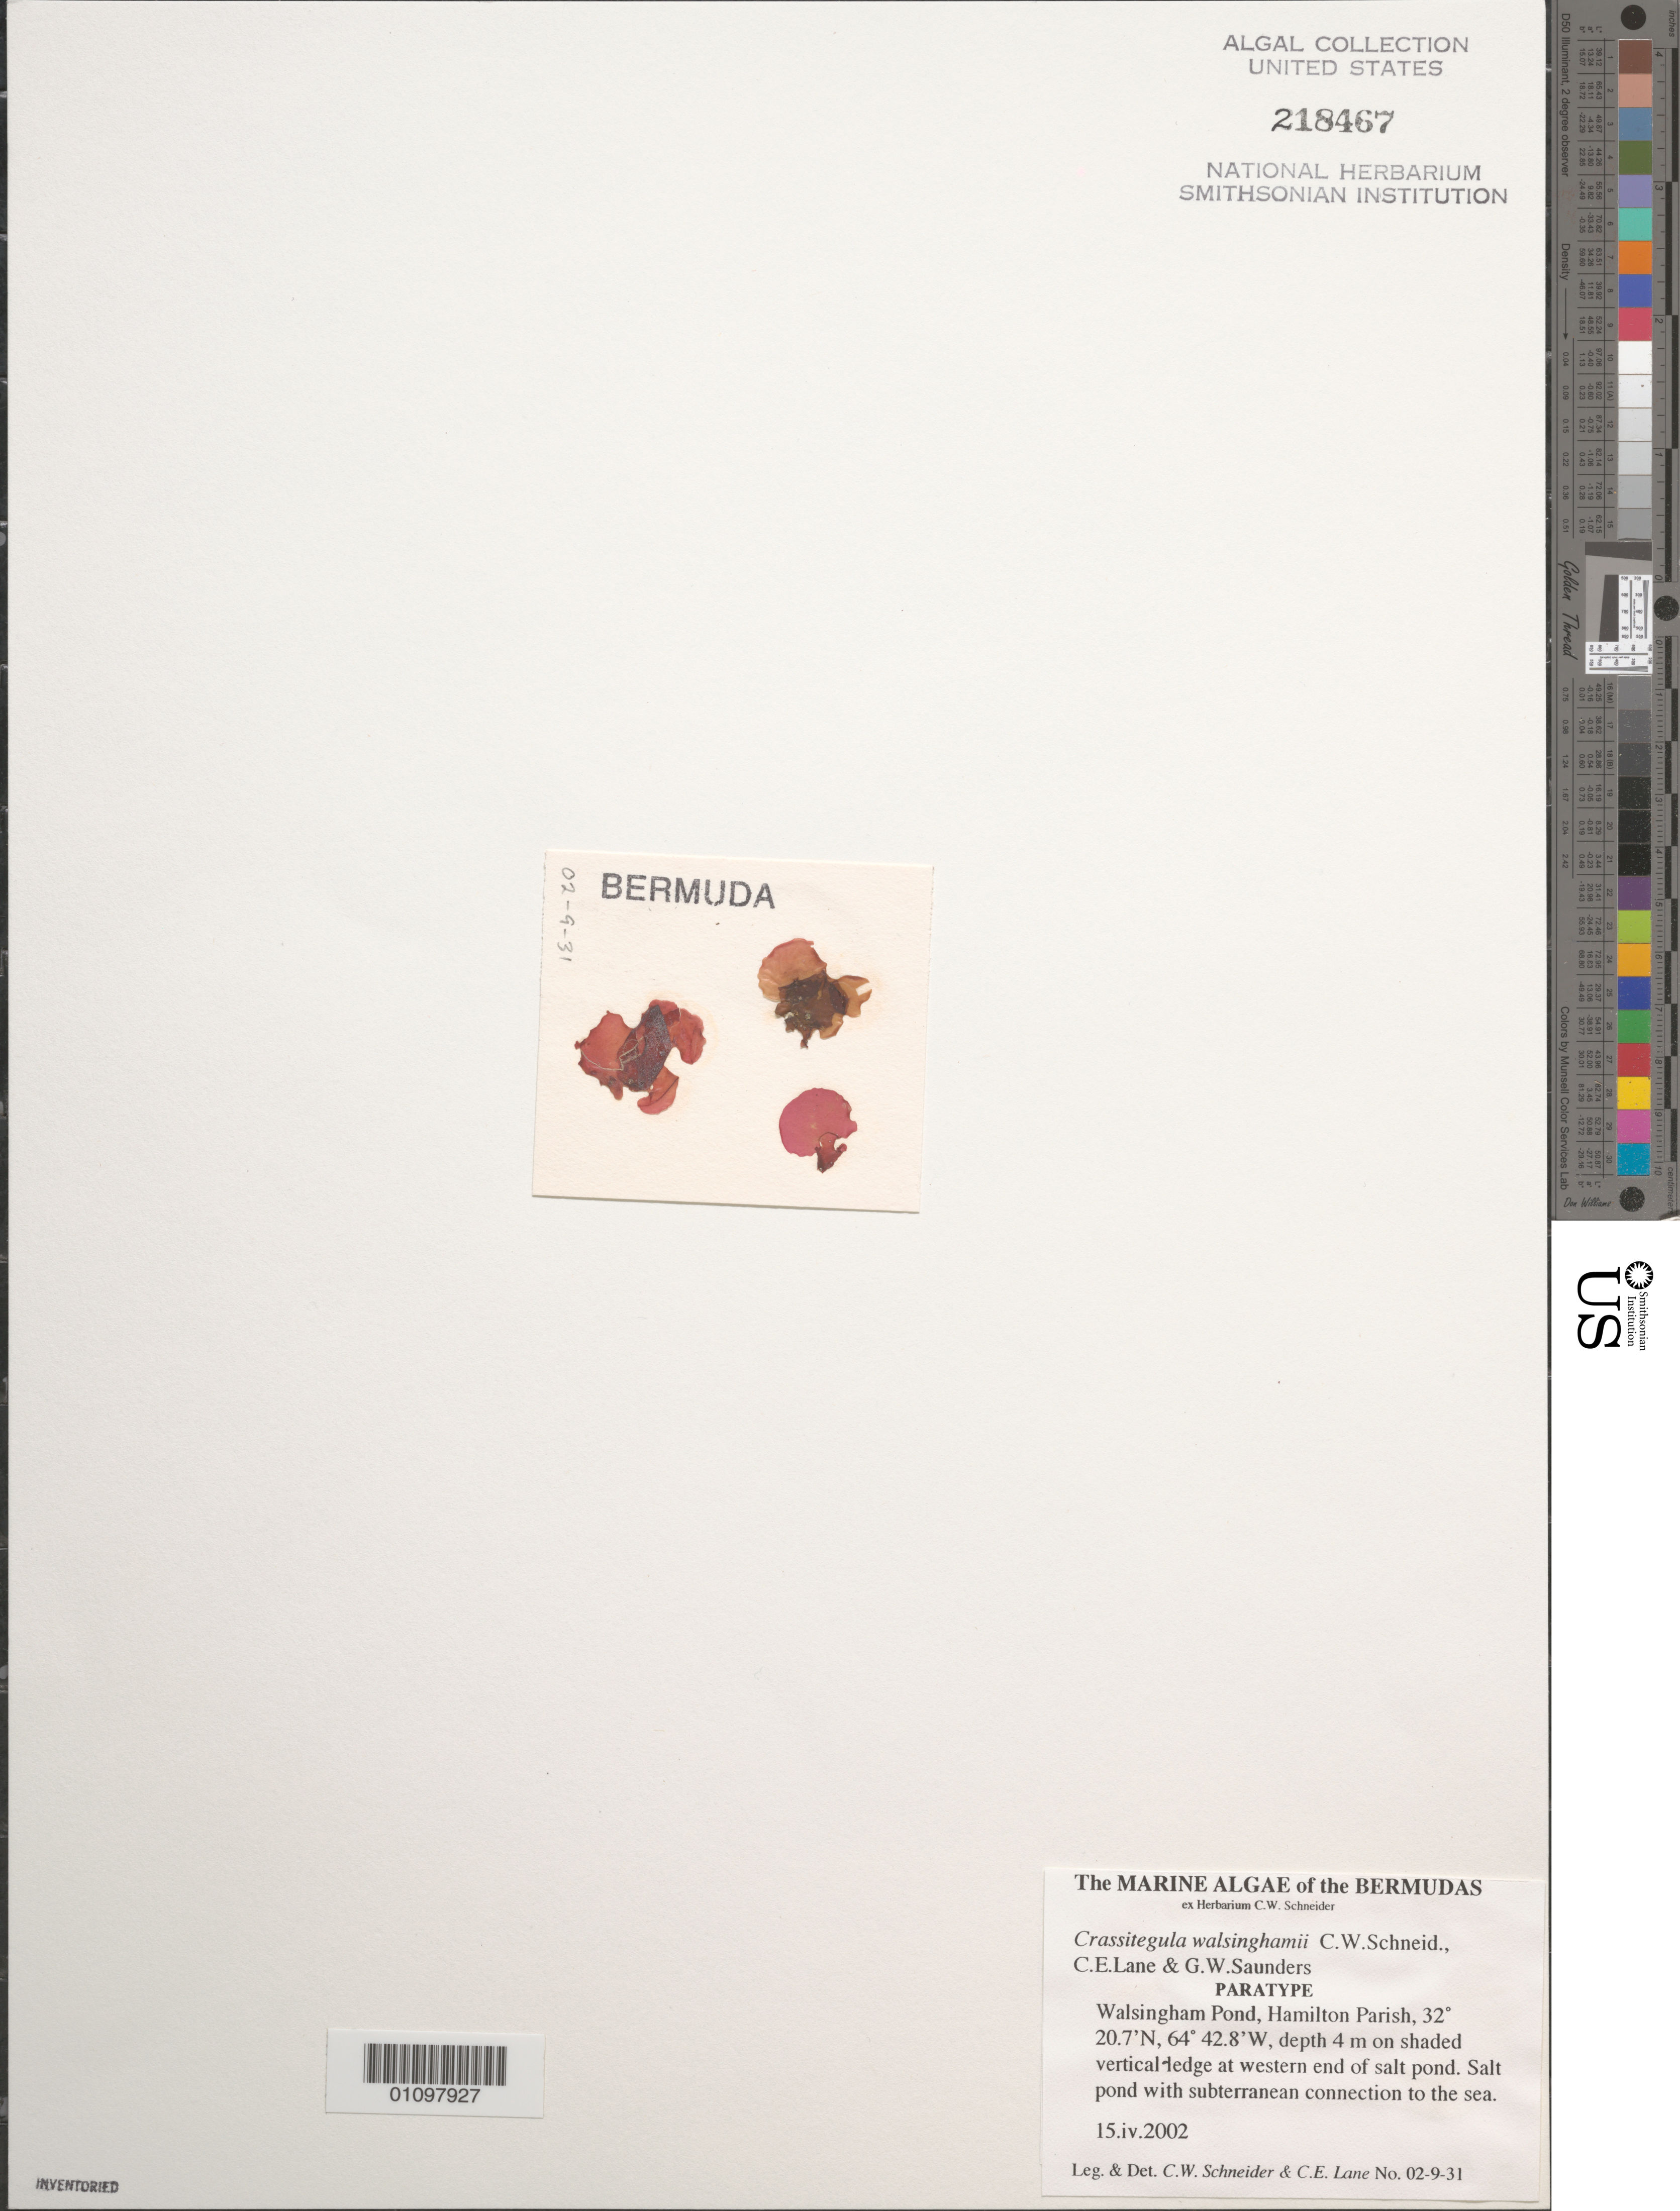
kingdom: Plantae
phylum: Rhodophyta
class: Florideophyceae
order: Sebdeniales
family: Sebdeniaceae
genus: Crassitegula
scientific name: Crassitegula walsinghamii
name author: C.W. Schneid. et al.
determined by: Schneider, C. W.; Lane, C. E.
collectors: C. W. Schneider & C. E. Lane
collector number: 02-9-31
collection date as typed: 15 Apr 2002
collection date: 2002-04-15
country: Bermuda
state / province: Hamilton Parish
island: Bermuda Island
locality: Walsingham Pond, vicinity of Castle Harbour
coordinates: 32 20.7'N, 64 42.8'W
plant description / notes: Paratype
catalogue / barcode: US 218467